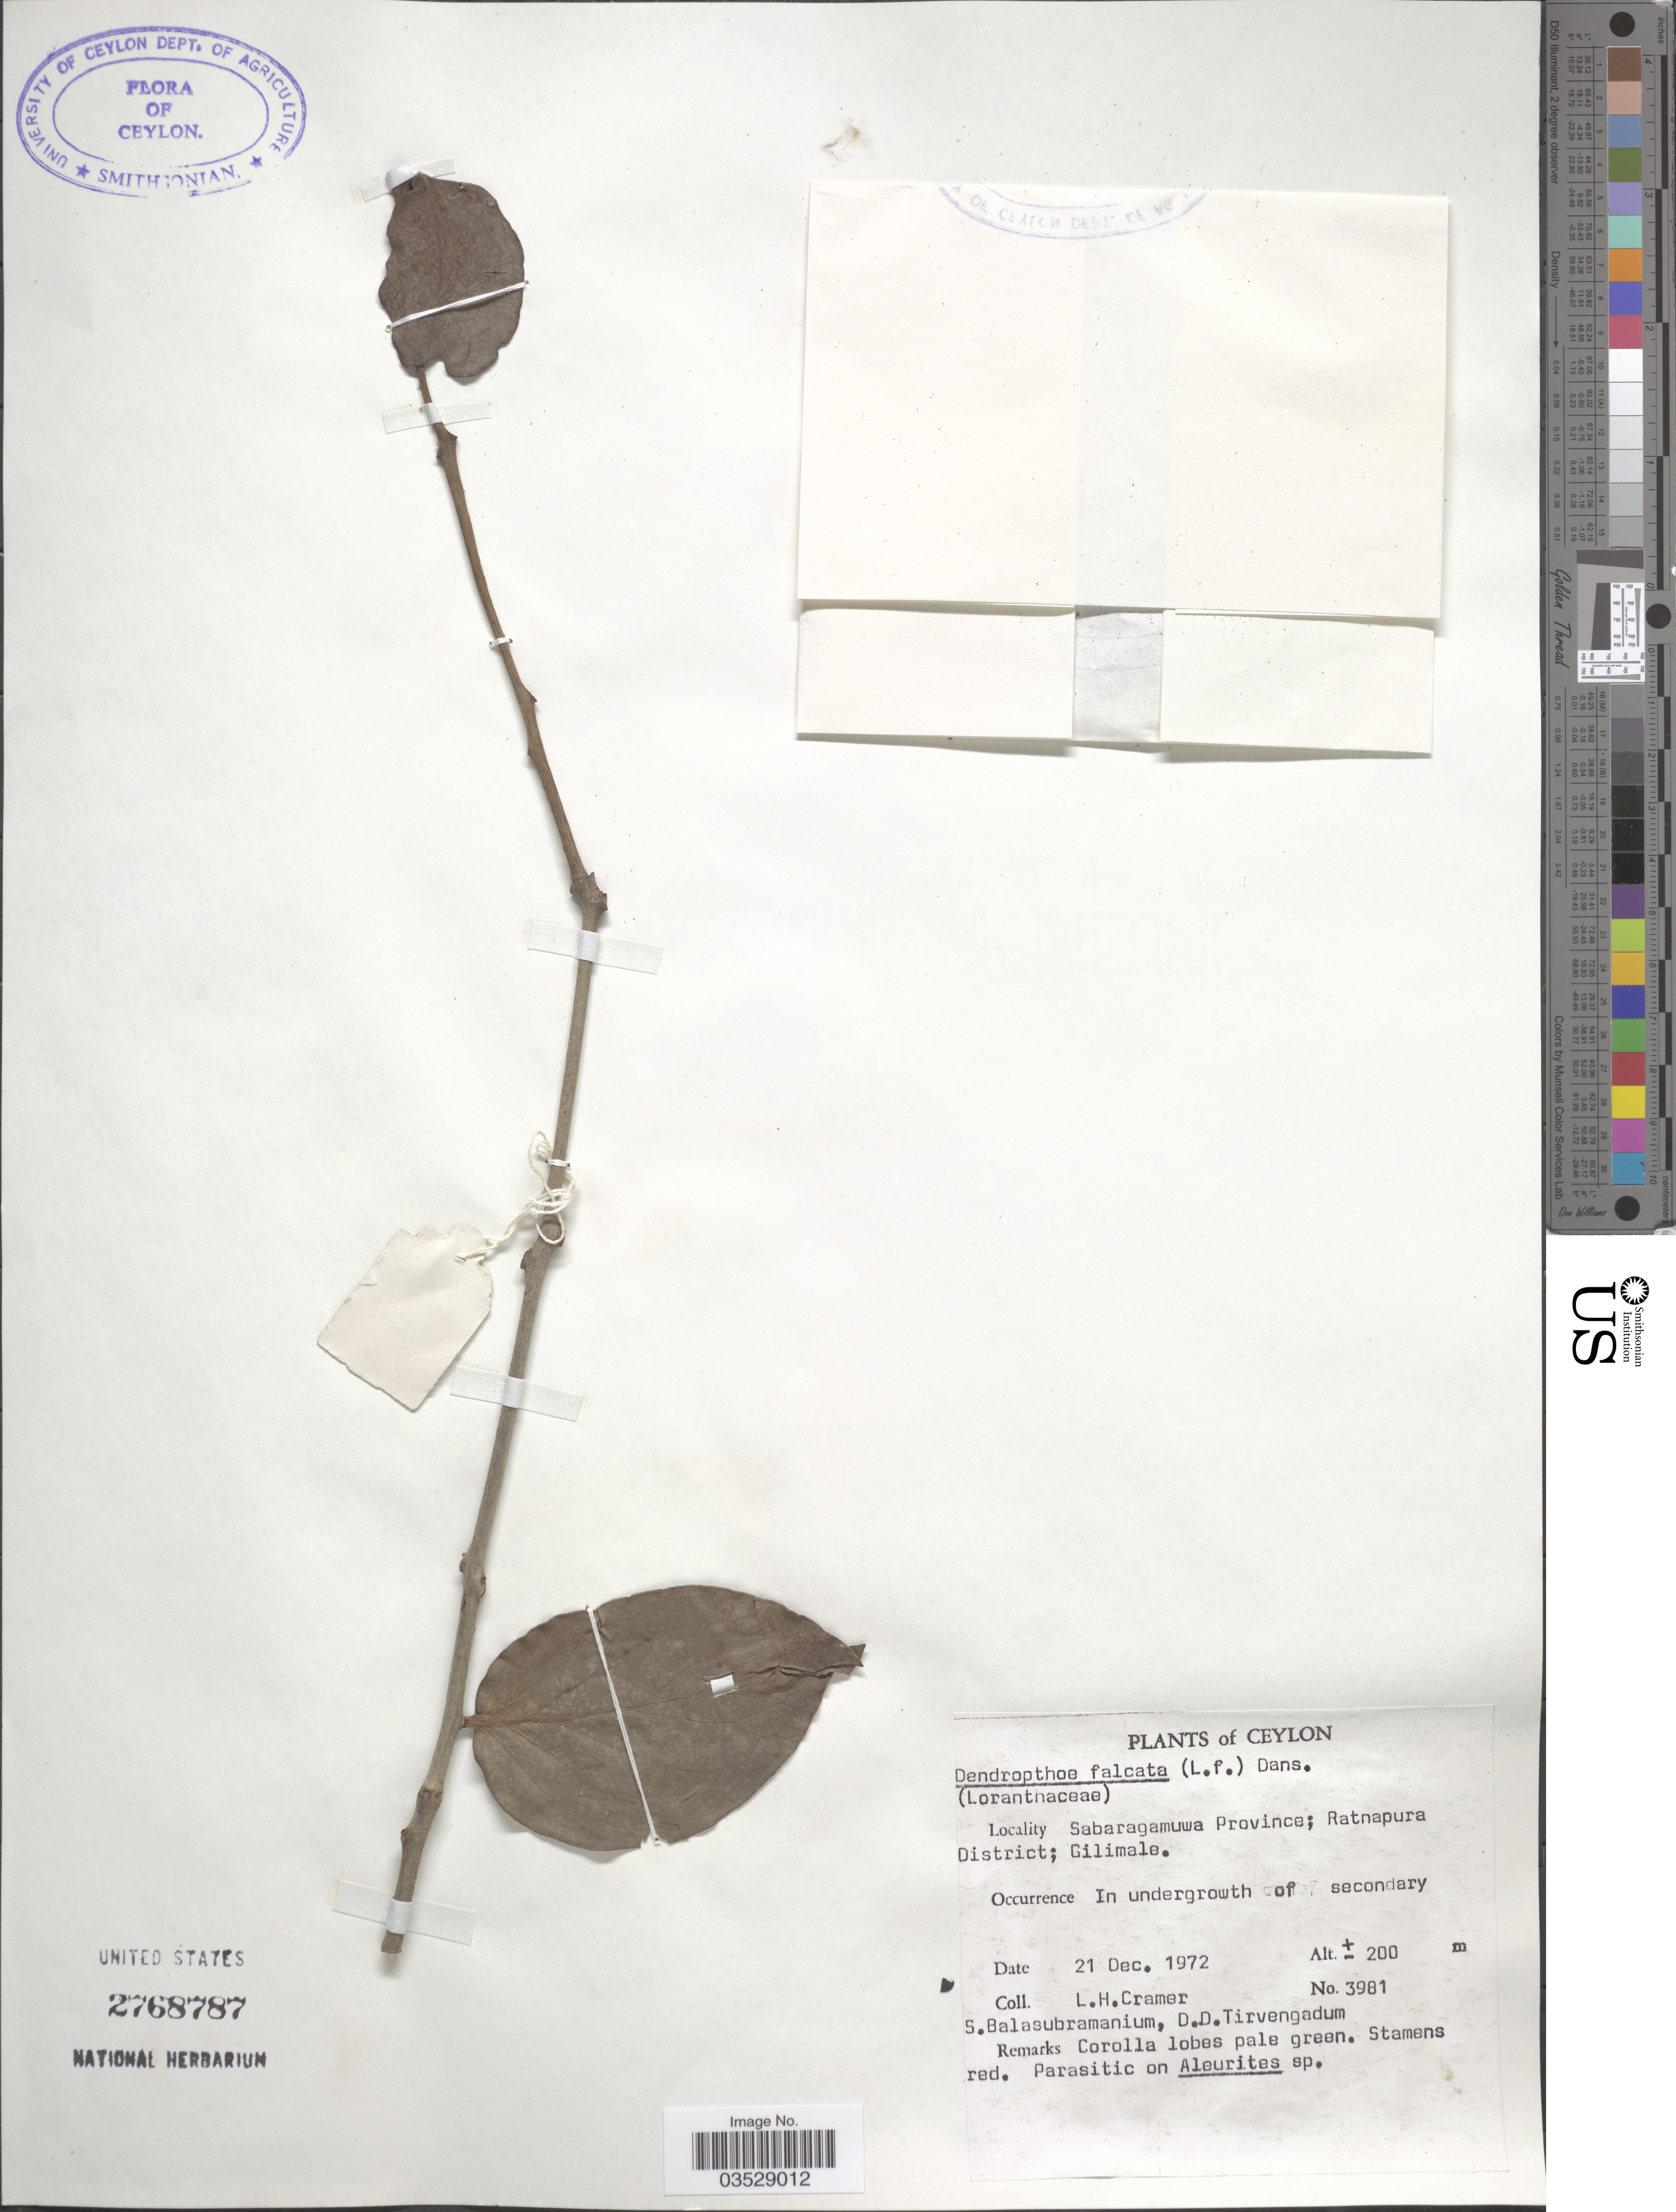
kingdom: Plantae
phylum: Tracheophyta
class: Magnoliopsida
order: Santalales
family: Loranthaceae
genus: Dendrophthoe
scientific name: Dendrophthoe falcata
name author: (L. f.) Ettingsh.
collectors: L. H. Cramer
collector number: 3981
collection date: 1972-12-21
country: Sri Lanka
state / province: Sabaragamuwa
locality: Ceylon. Ratnapura District; Gilimale.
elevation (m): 200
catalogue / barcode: US 2768787